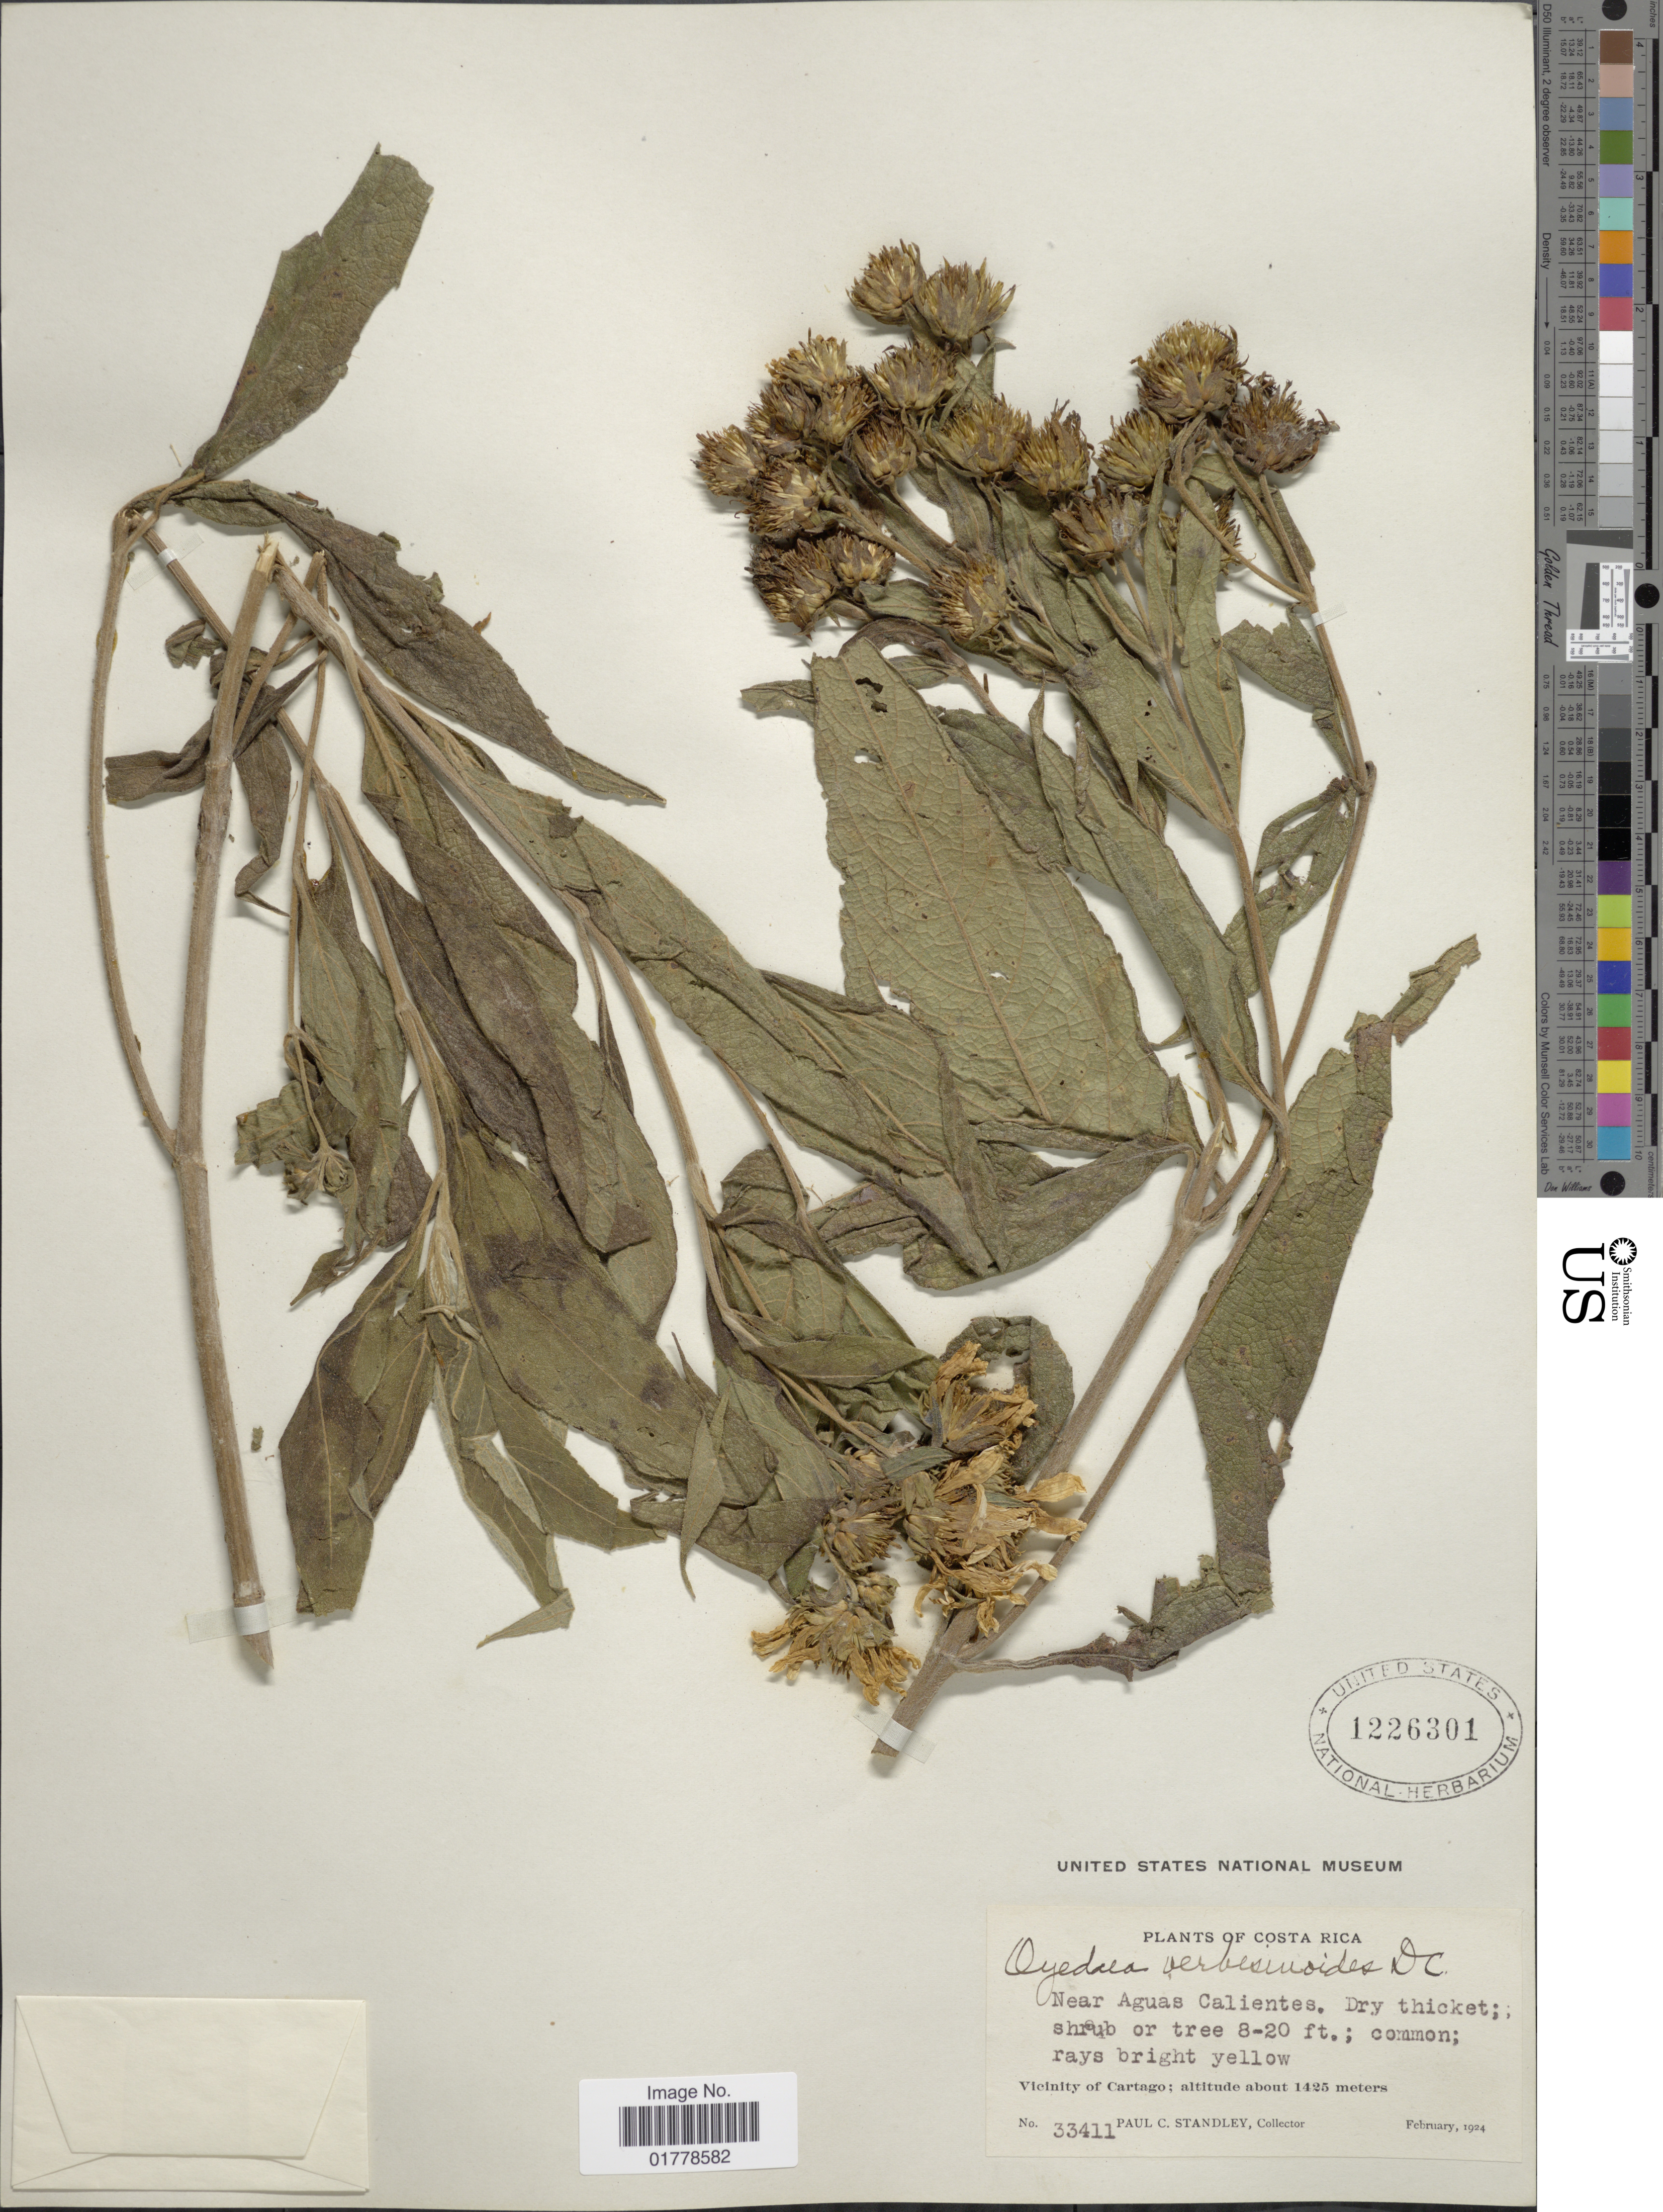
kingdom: Plantae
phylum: Tracheophyta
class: Magnoliopsida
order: Asterales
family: Asteraceae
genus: Oyedaea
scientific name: Oyedaea verbesinoides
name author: DC.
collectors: P. C. Standley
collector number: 33411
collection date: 1924-02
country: Costa Rica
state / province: Cartago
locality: Near Aguas Calientes. Vicinity of Cartago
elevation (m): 1425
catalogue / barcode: US 1226301